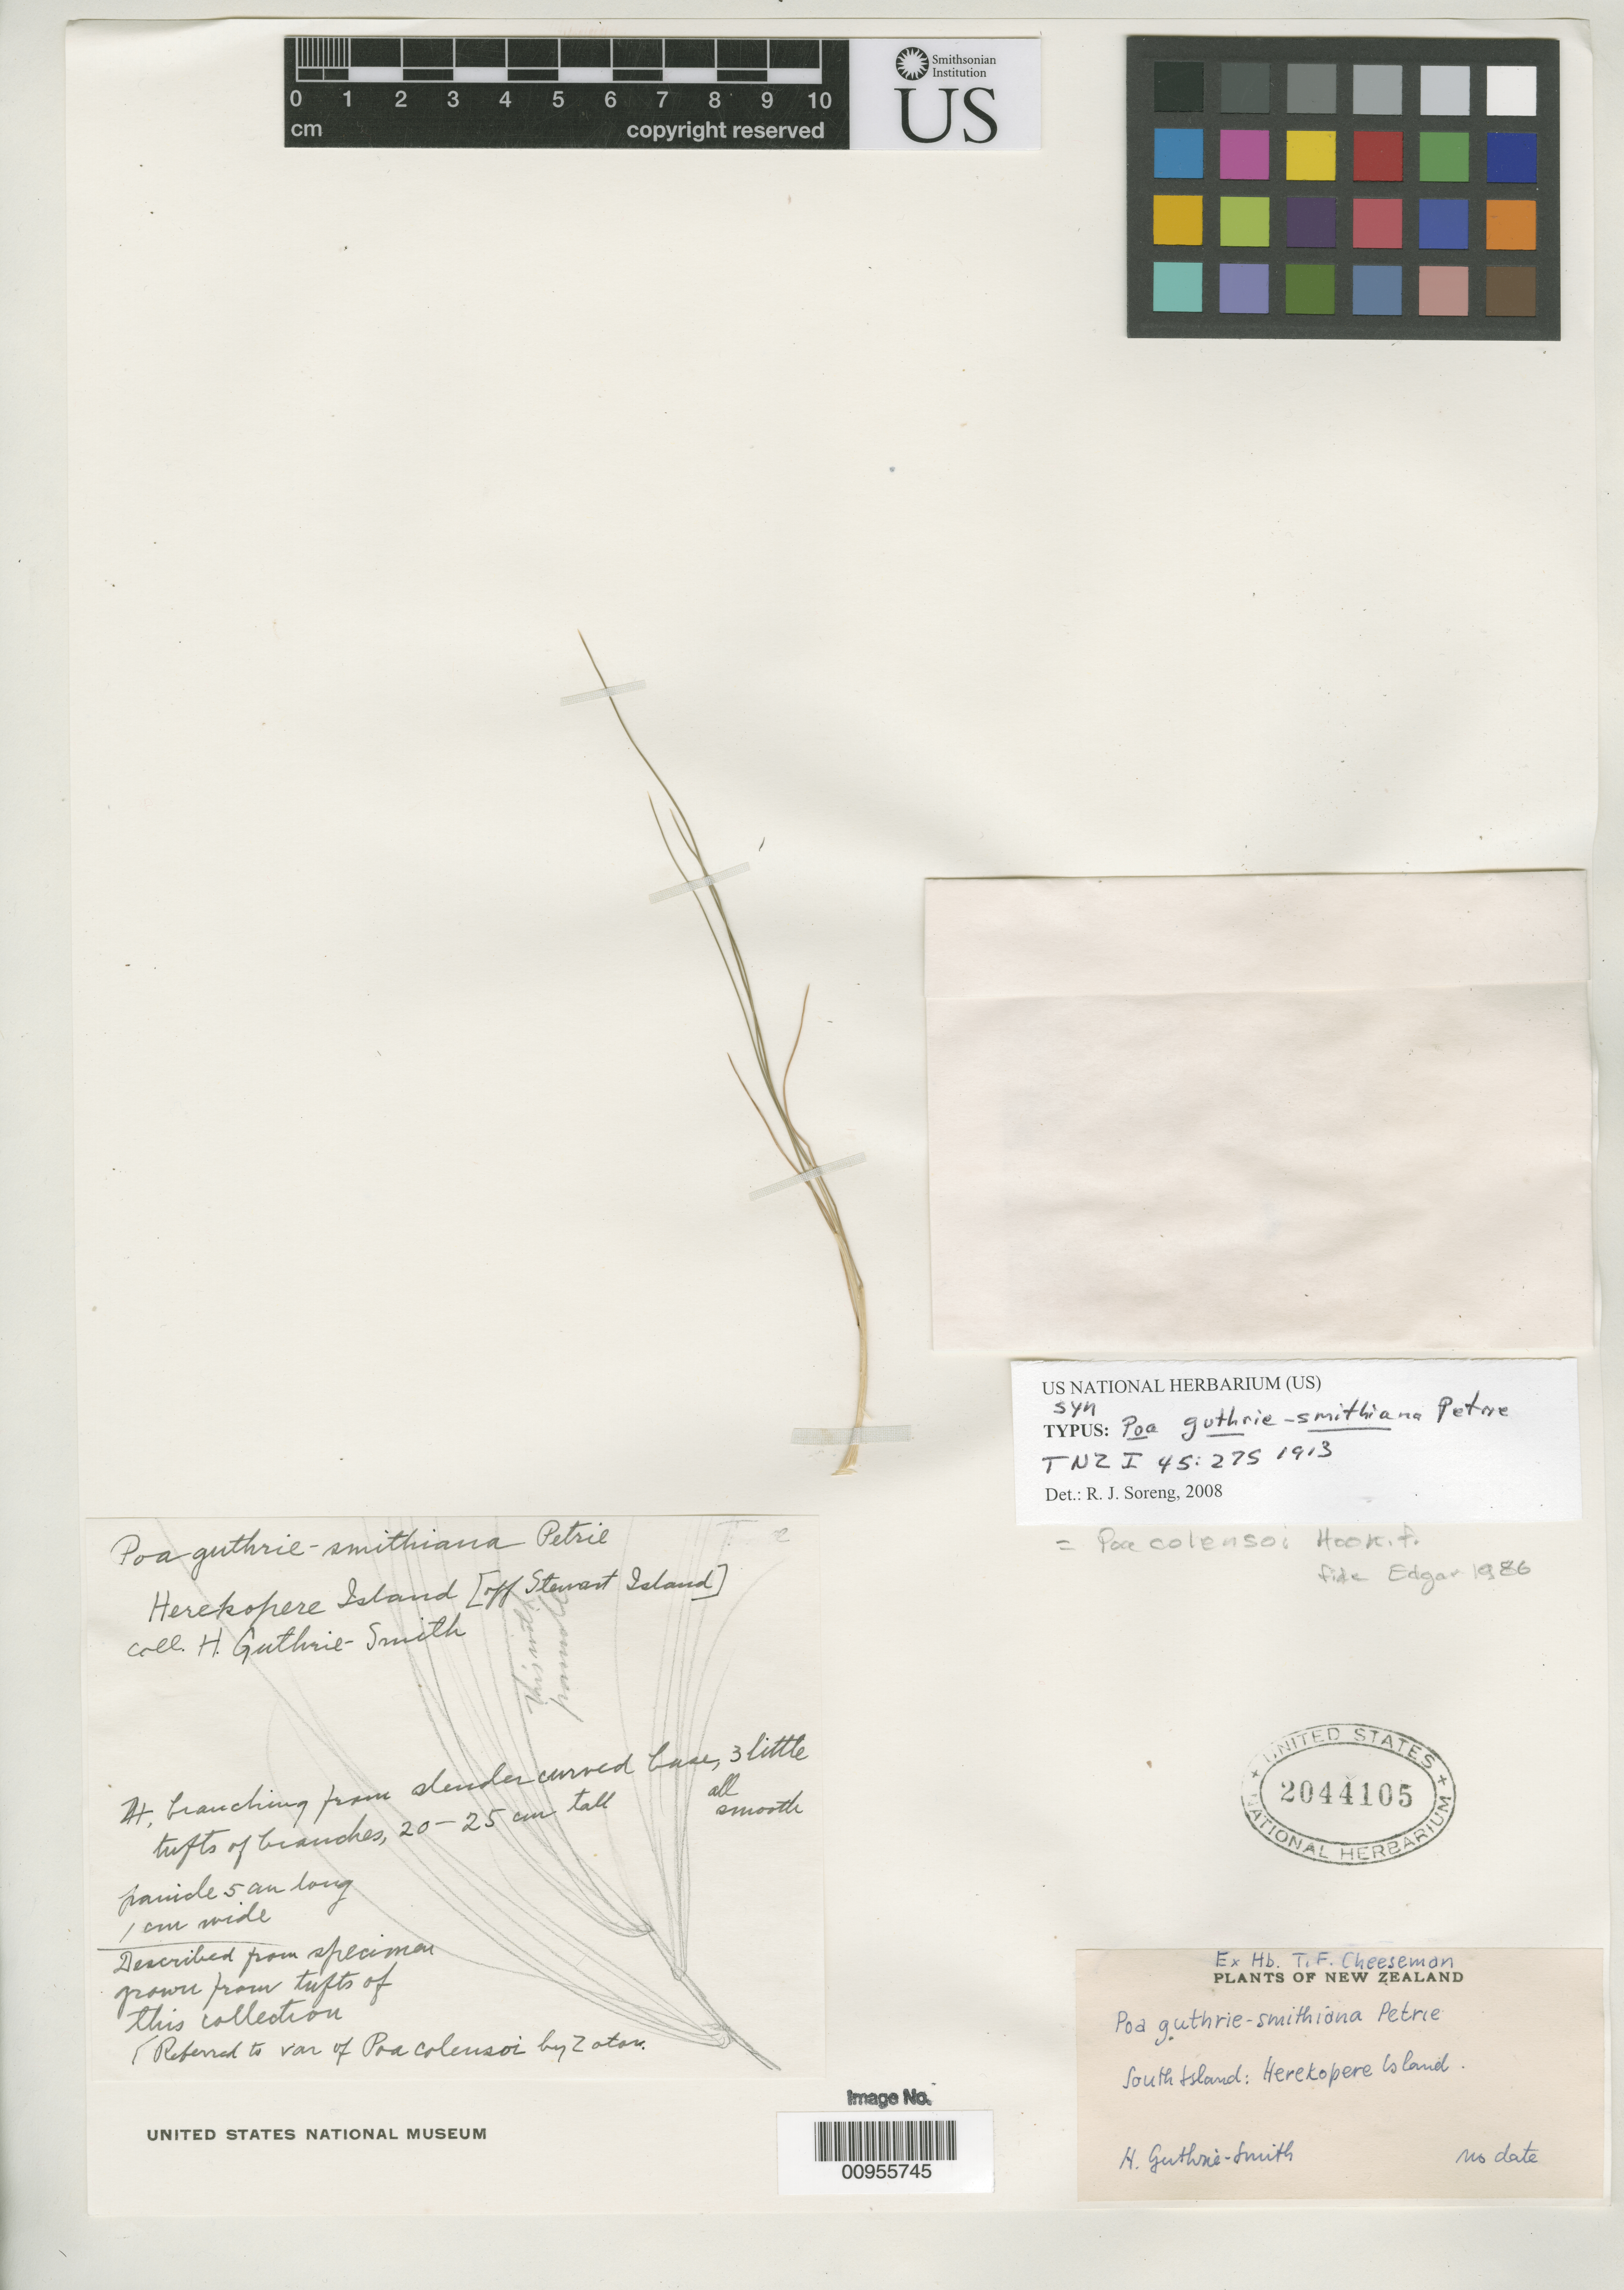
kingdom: Plantae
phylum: Tracheophyta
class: Liliopsida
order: Poales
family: Poaceae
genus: Poa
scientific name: Poa guthrie-smithiana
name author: Petrie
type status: Syntype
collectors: H. Guthrie-Smith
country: New Zealand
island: Herekopere Island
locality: South Island: Herekopere Island.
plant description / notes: Lectotype collection is D. Petrie ex H. Guthrie-Smith s.n. as designated by Edgar, New Zealand J. Bot. 24: 440 (1986).; Fragmentary material of type specimen ex herb. T.F. Cheeseman.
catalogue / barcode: US 2044105